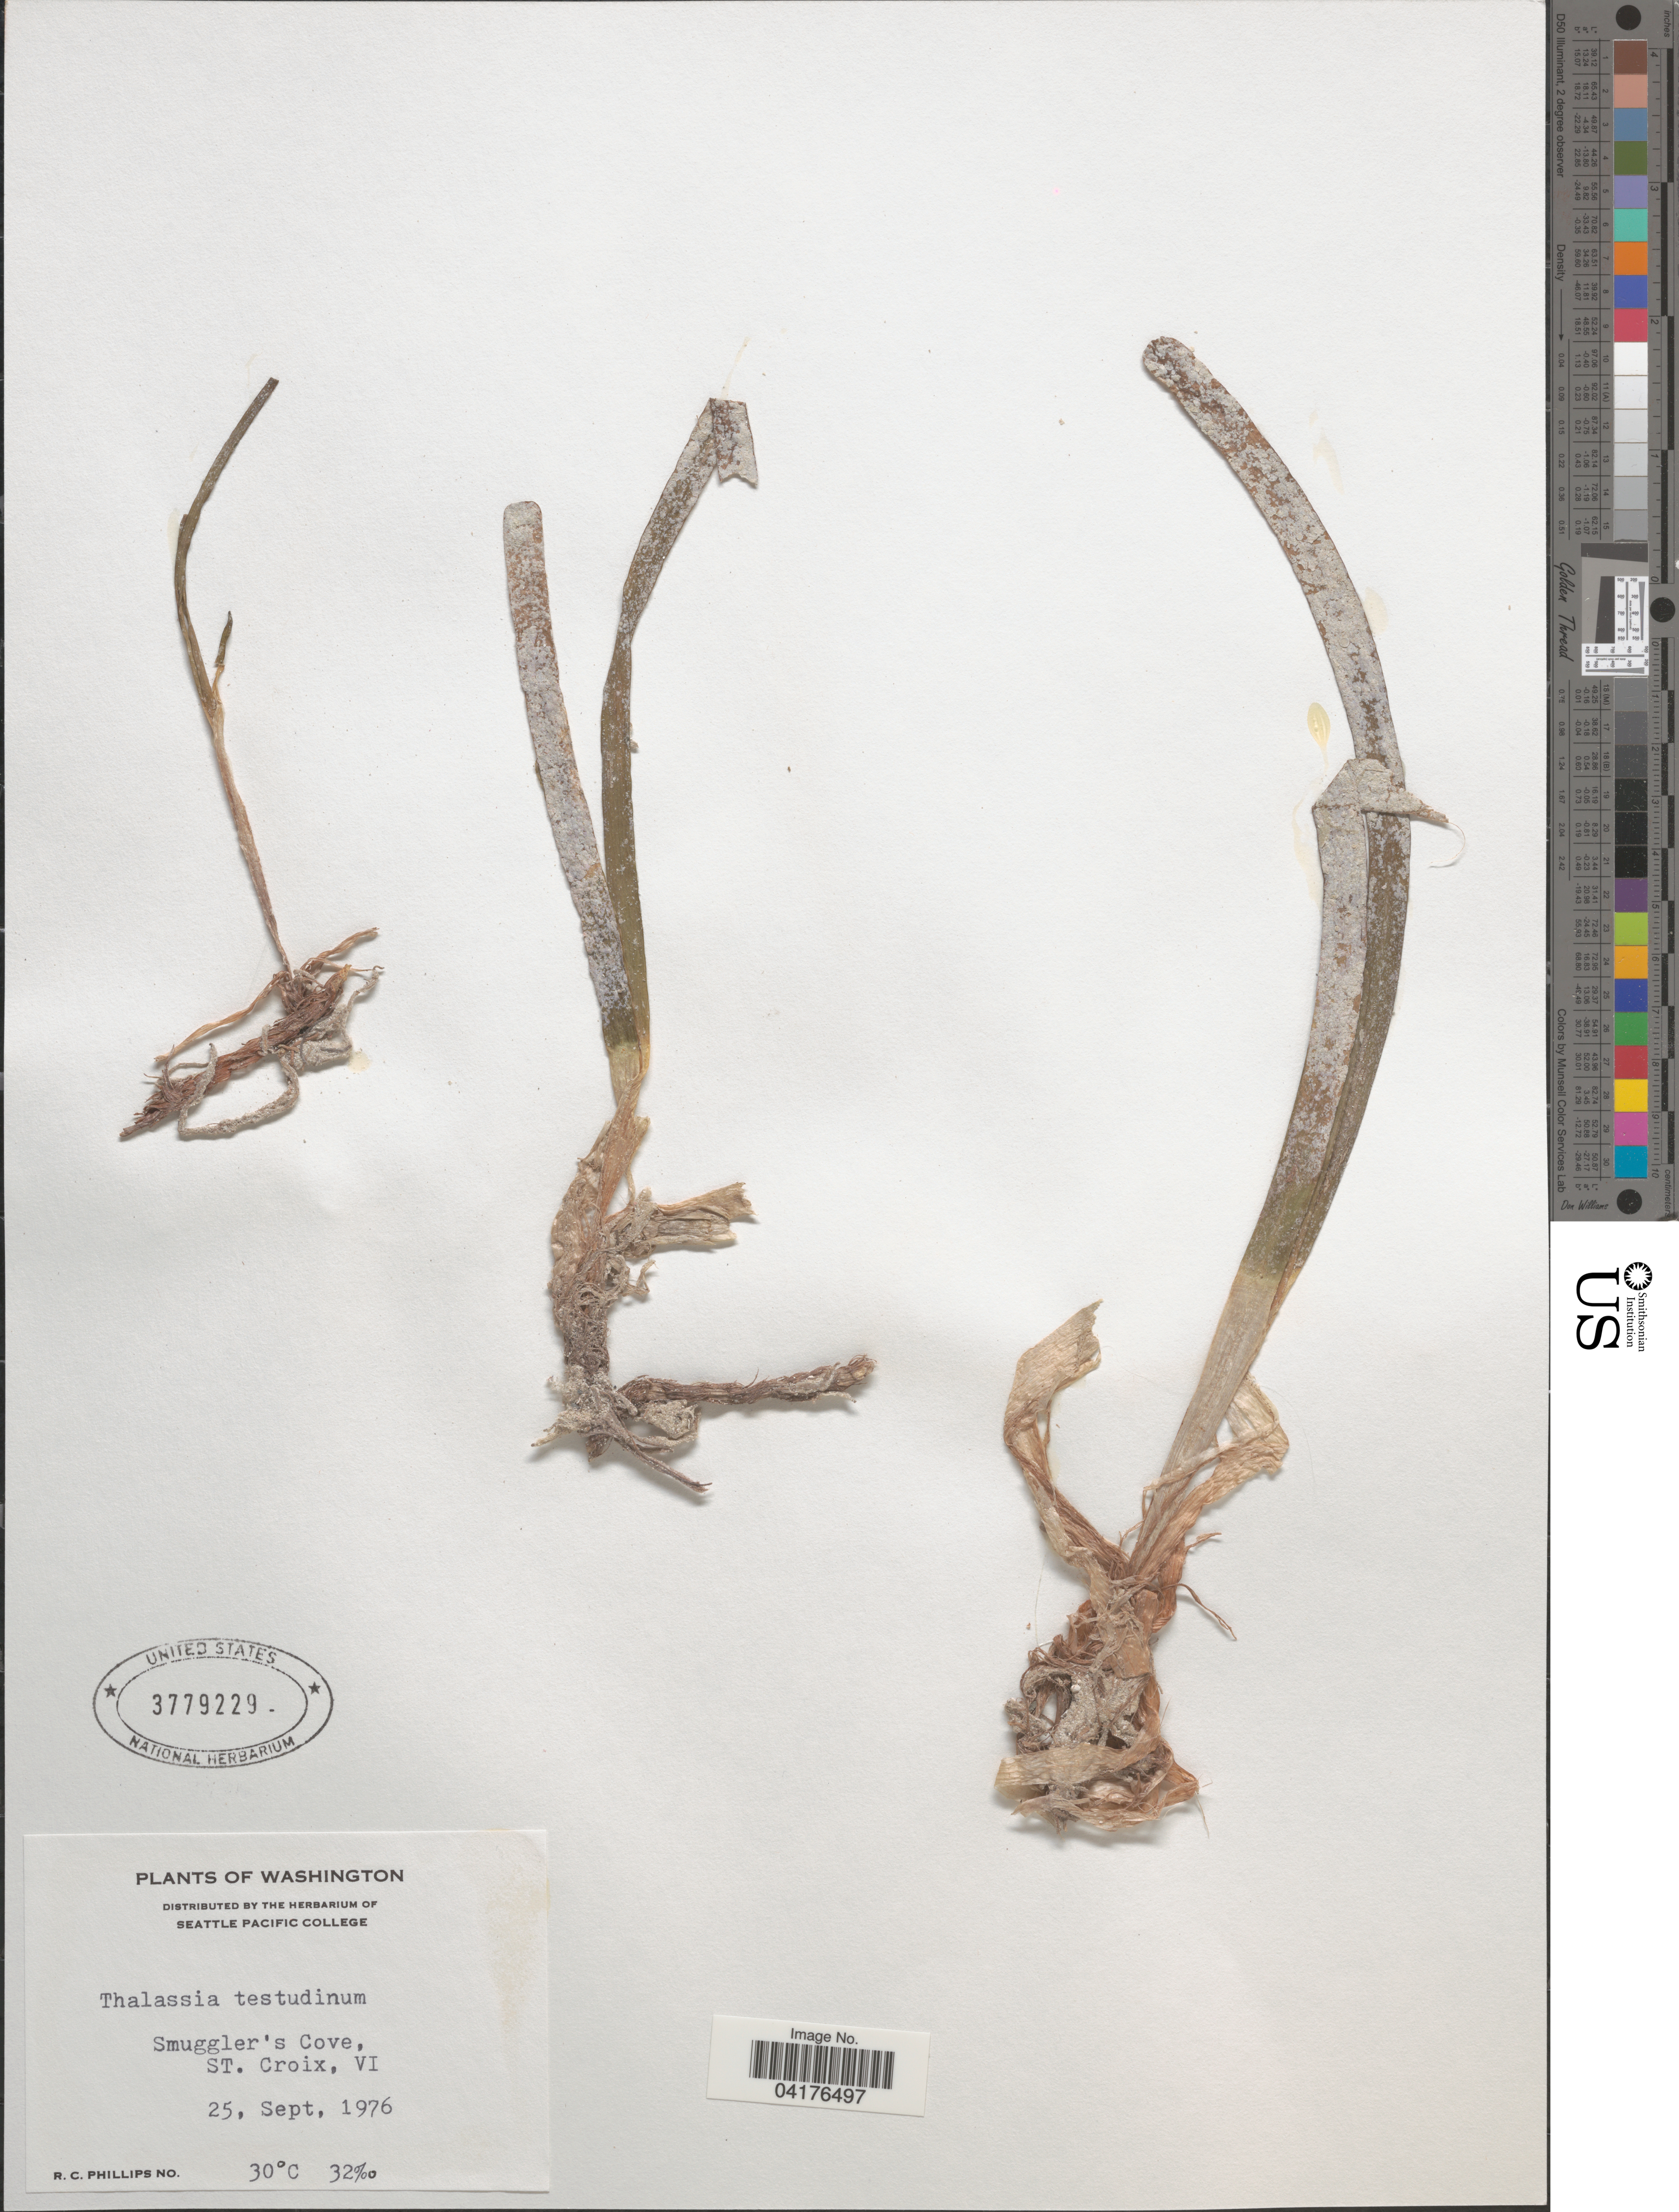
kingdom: Plantae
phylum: Tracheophyta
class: Liliopsida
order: Alismatales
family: Hydrocharitaceae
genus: Thalassia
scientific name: Thalassia testudinum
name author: Banks & Sol. ex K.D. Koenig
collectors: R. C. Phillips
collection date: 1976-09-25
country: U.S. Virgin Islands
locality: Smuggler's Cove, St. Croix, VI.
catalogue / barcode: US 3779229